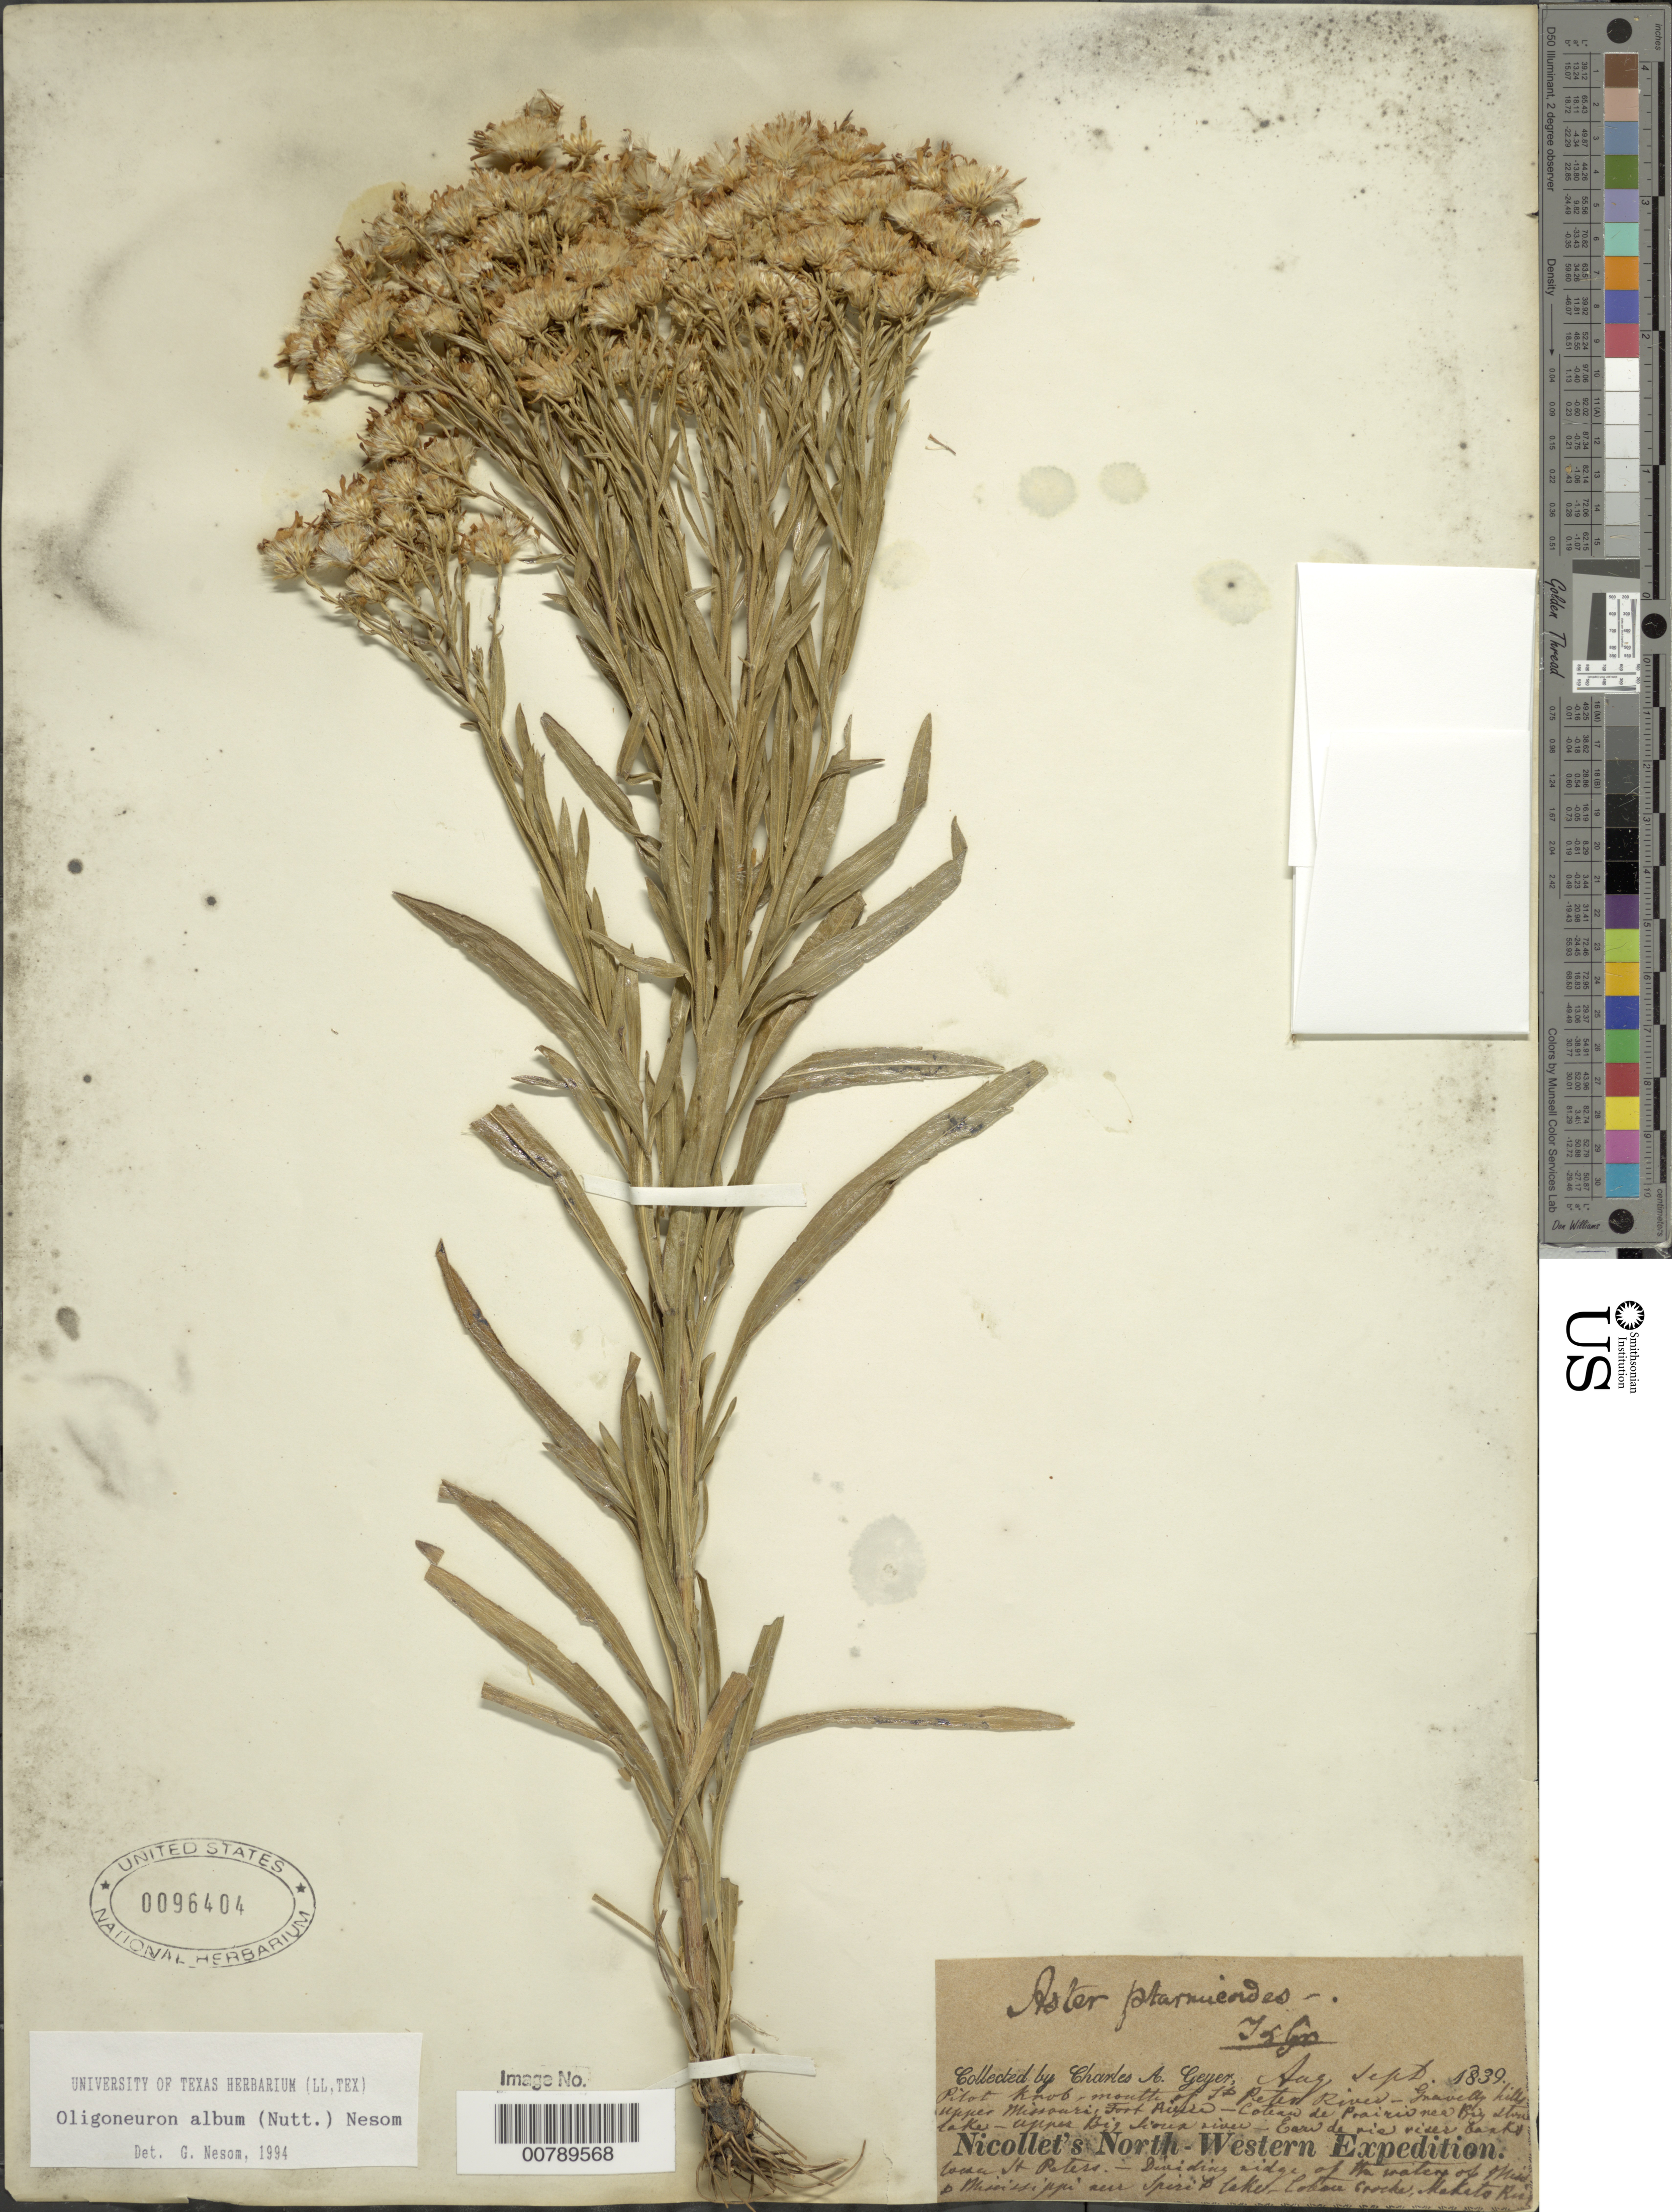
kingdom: Plantae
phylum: Tracheophyta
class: Magnoliopsida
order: Asterales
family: Asteraceae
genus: Oligoneuron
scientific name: Oligoneuron album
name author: (Nutt.) G.L. Nesom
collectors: C. A. Geyer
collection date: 1839-08/1839-09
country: United States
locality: Nicollet's North Western Expedition; Pilot knob, mouth of St. Peter River, Fort Austin-Coteau, Upper Big Sioux River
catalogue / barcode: US 96404